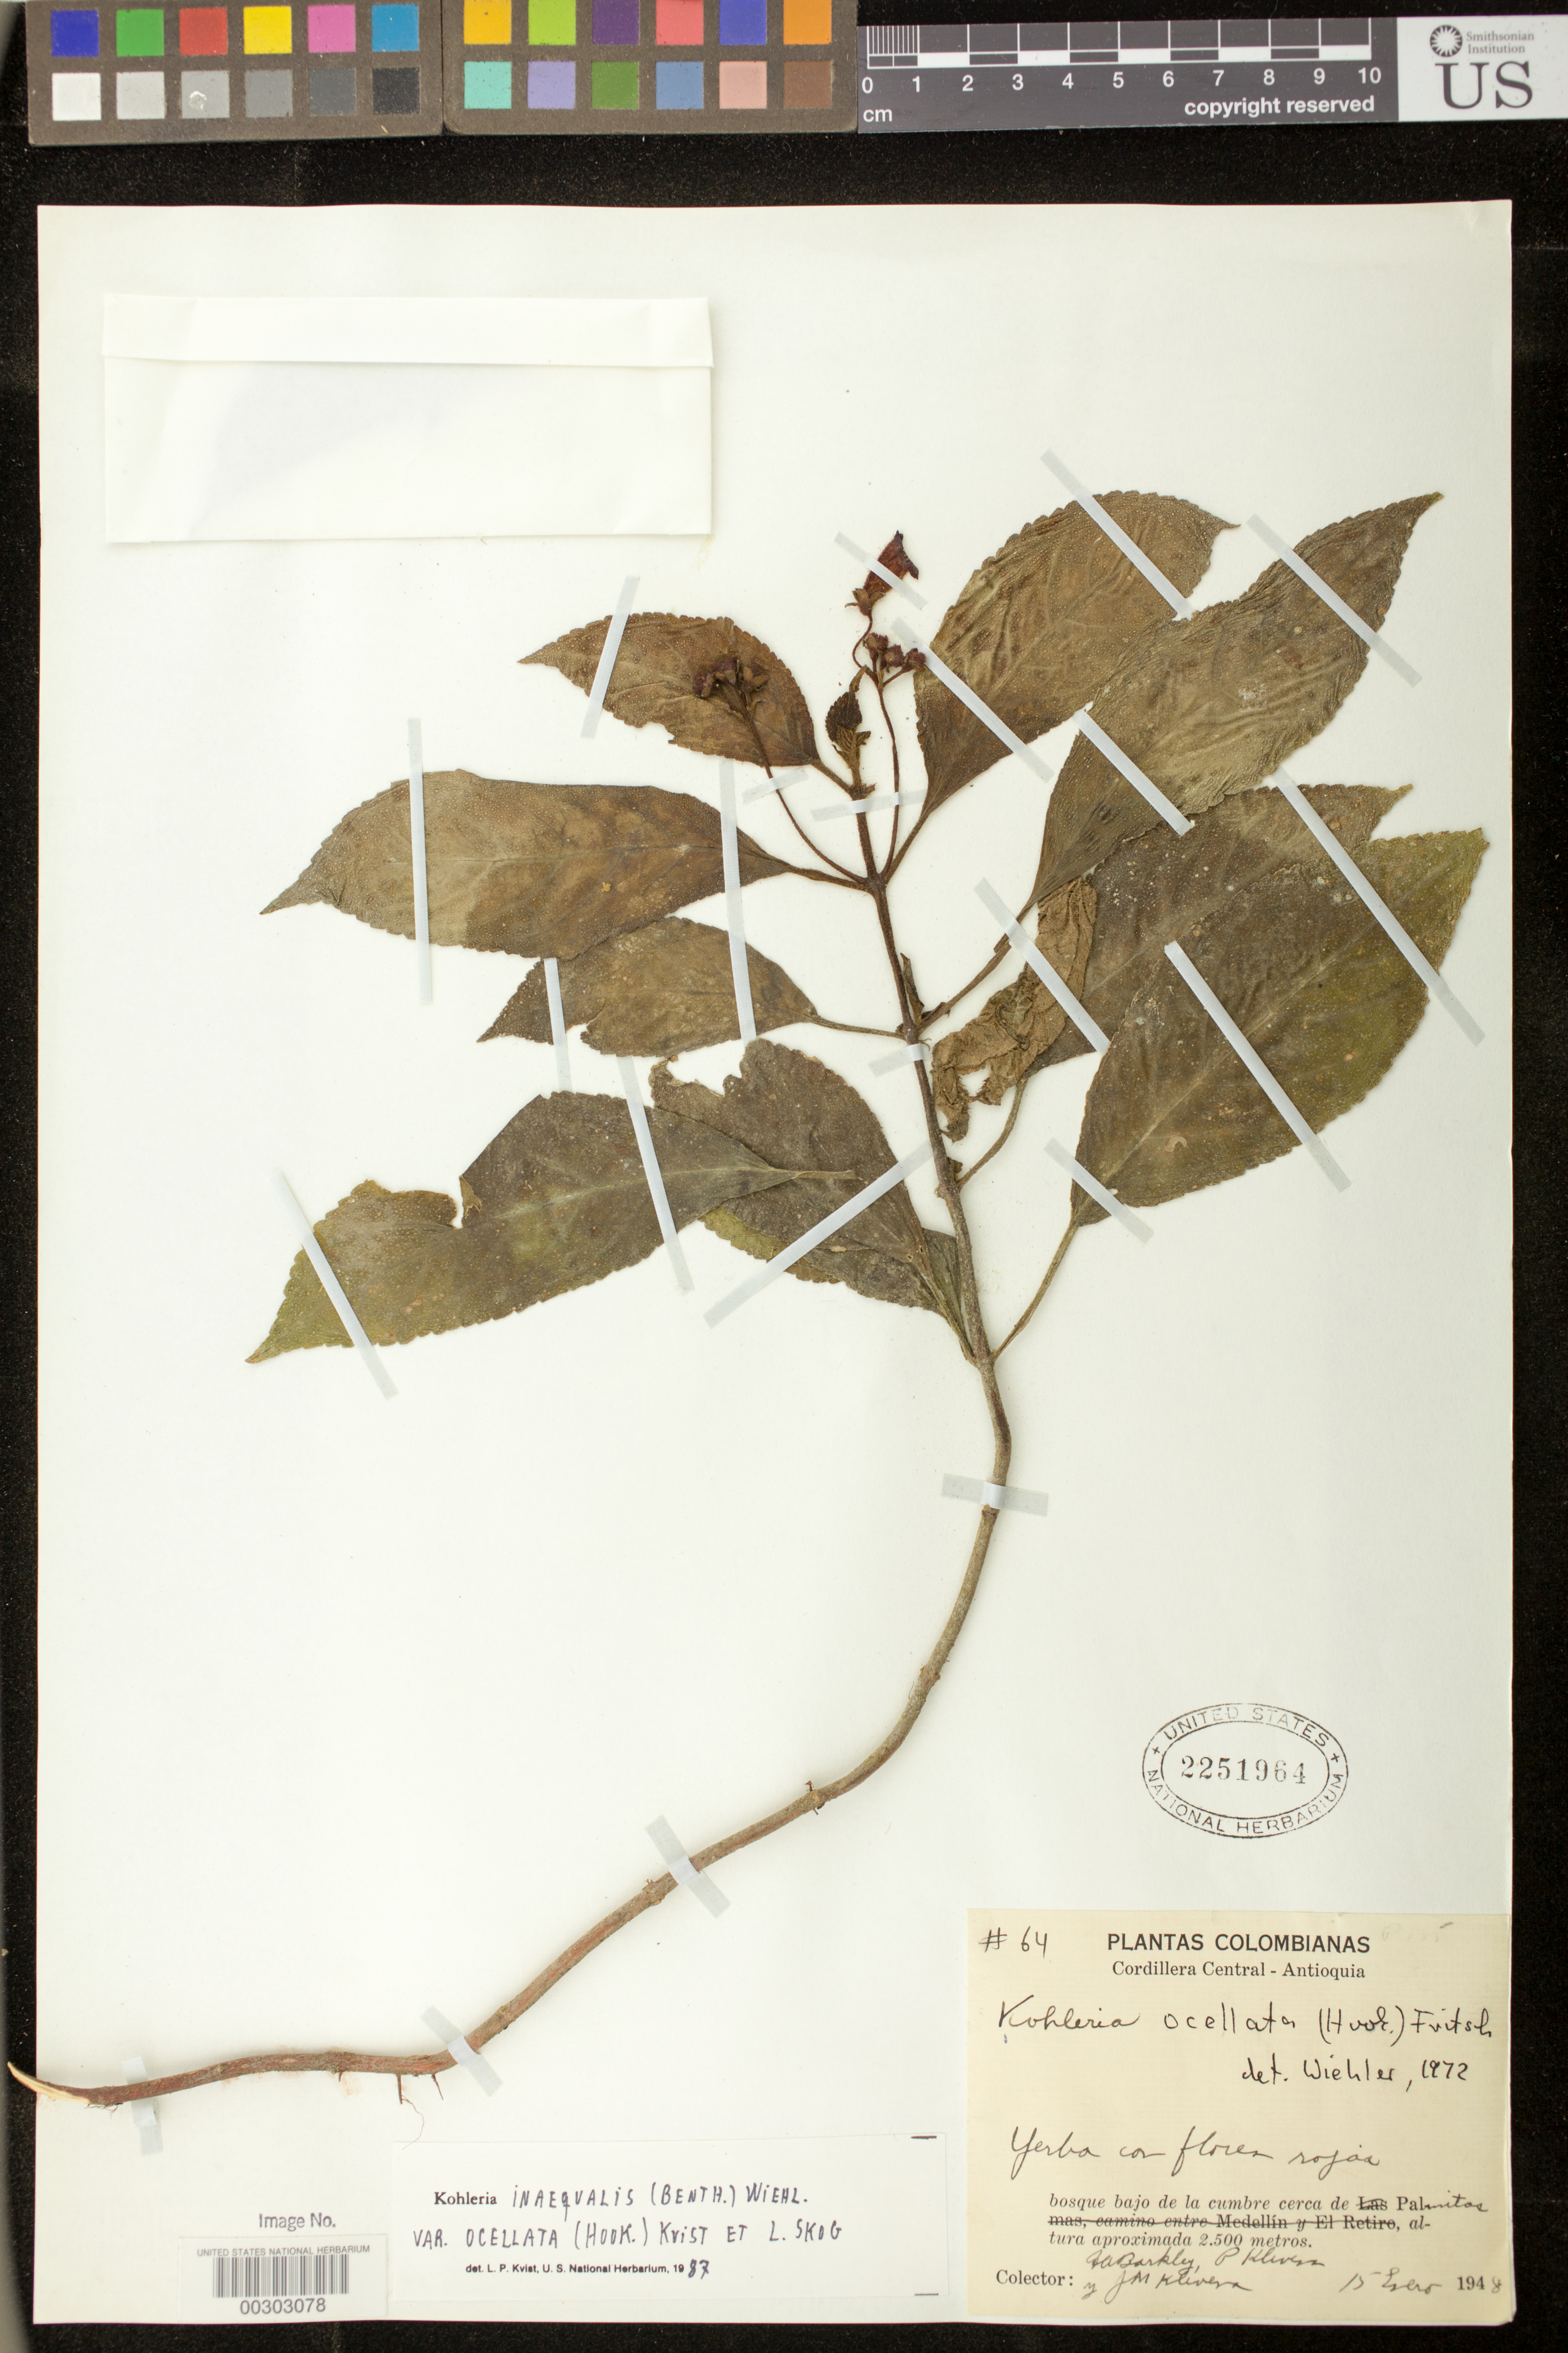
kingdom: Plantae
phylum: Tracheophyta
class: Magnoliopsida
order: Lamiales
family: Gesneriaceae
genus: Kohleria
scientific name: Kohleria inaequalis var. ocellata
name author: (Hook.) L.P. Kvist & L.E. Skog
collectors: F. A. Barkley, P. Klivess & J. Klivess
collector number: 64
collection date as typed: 15 Jan 1948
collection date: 1948-01-15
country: Colombia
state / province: Antioquia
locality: Cordillera Central, near Palmitas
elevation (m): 2500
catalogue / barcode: US 2251964